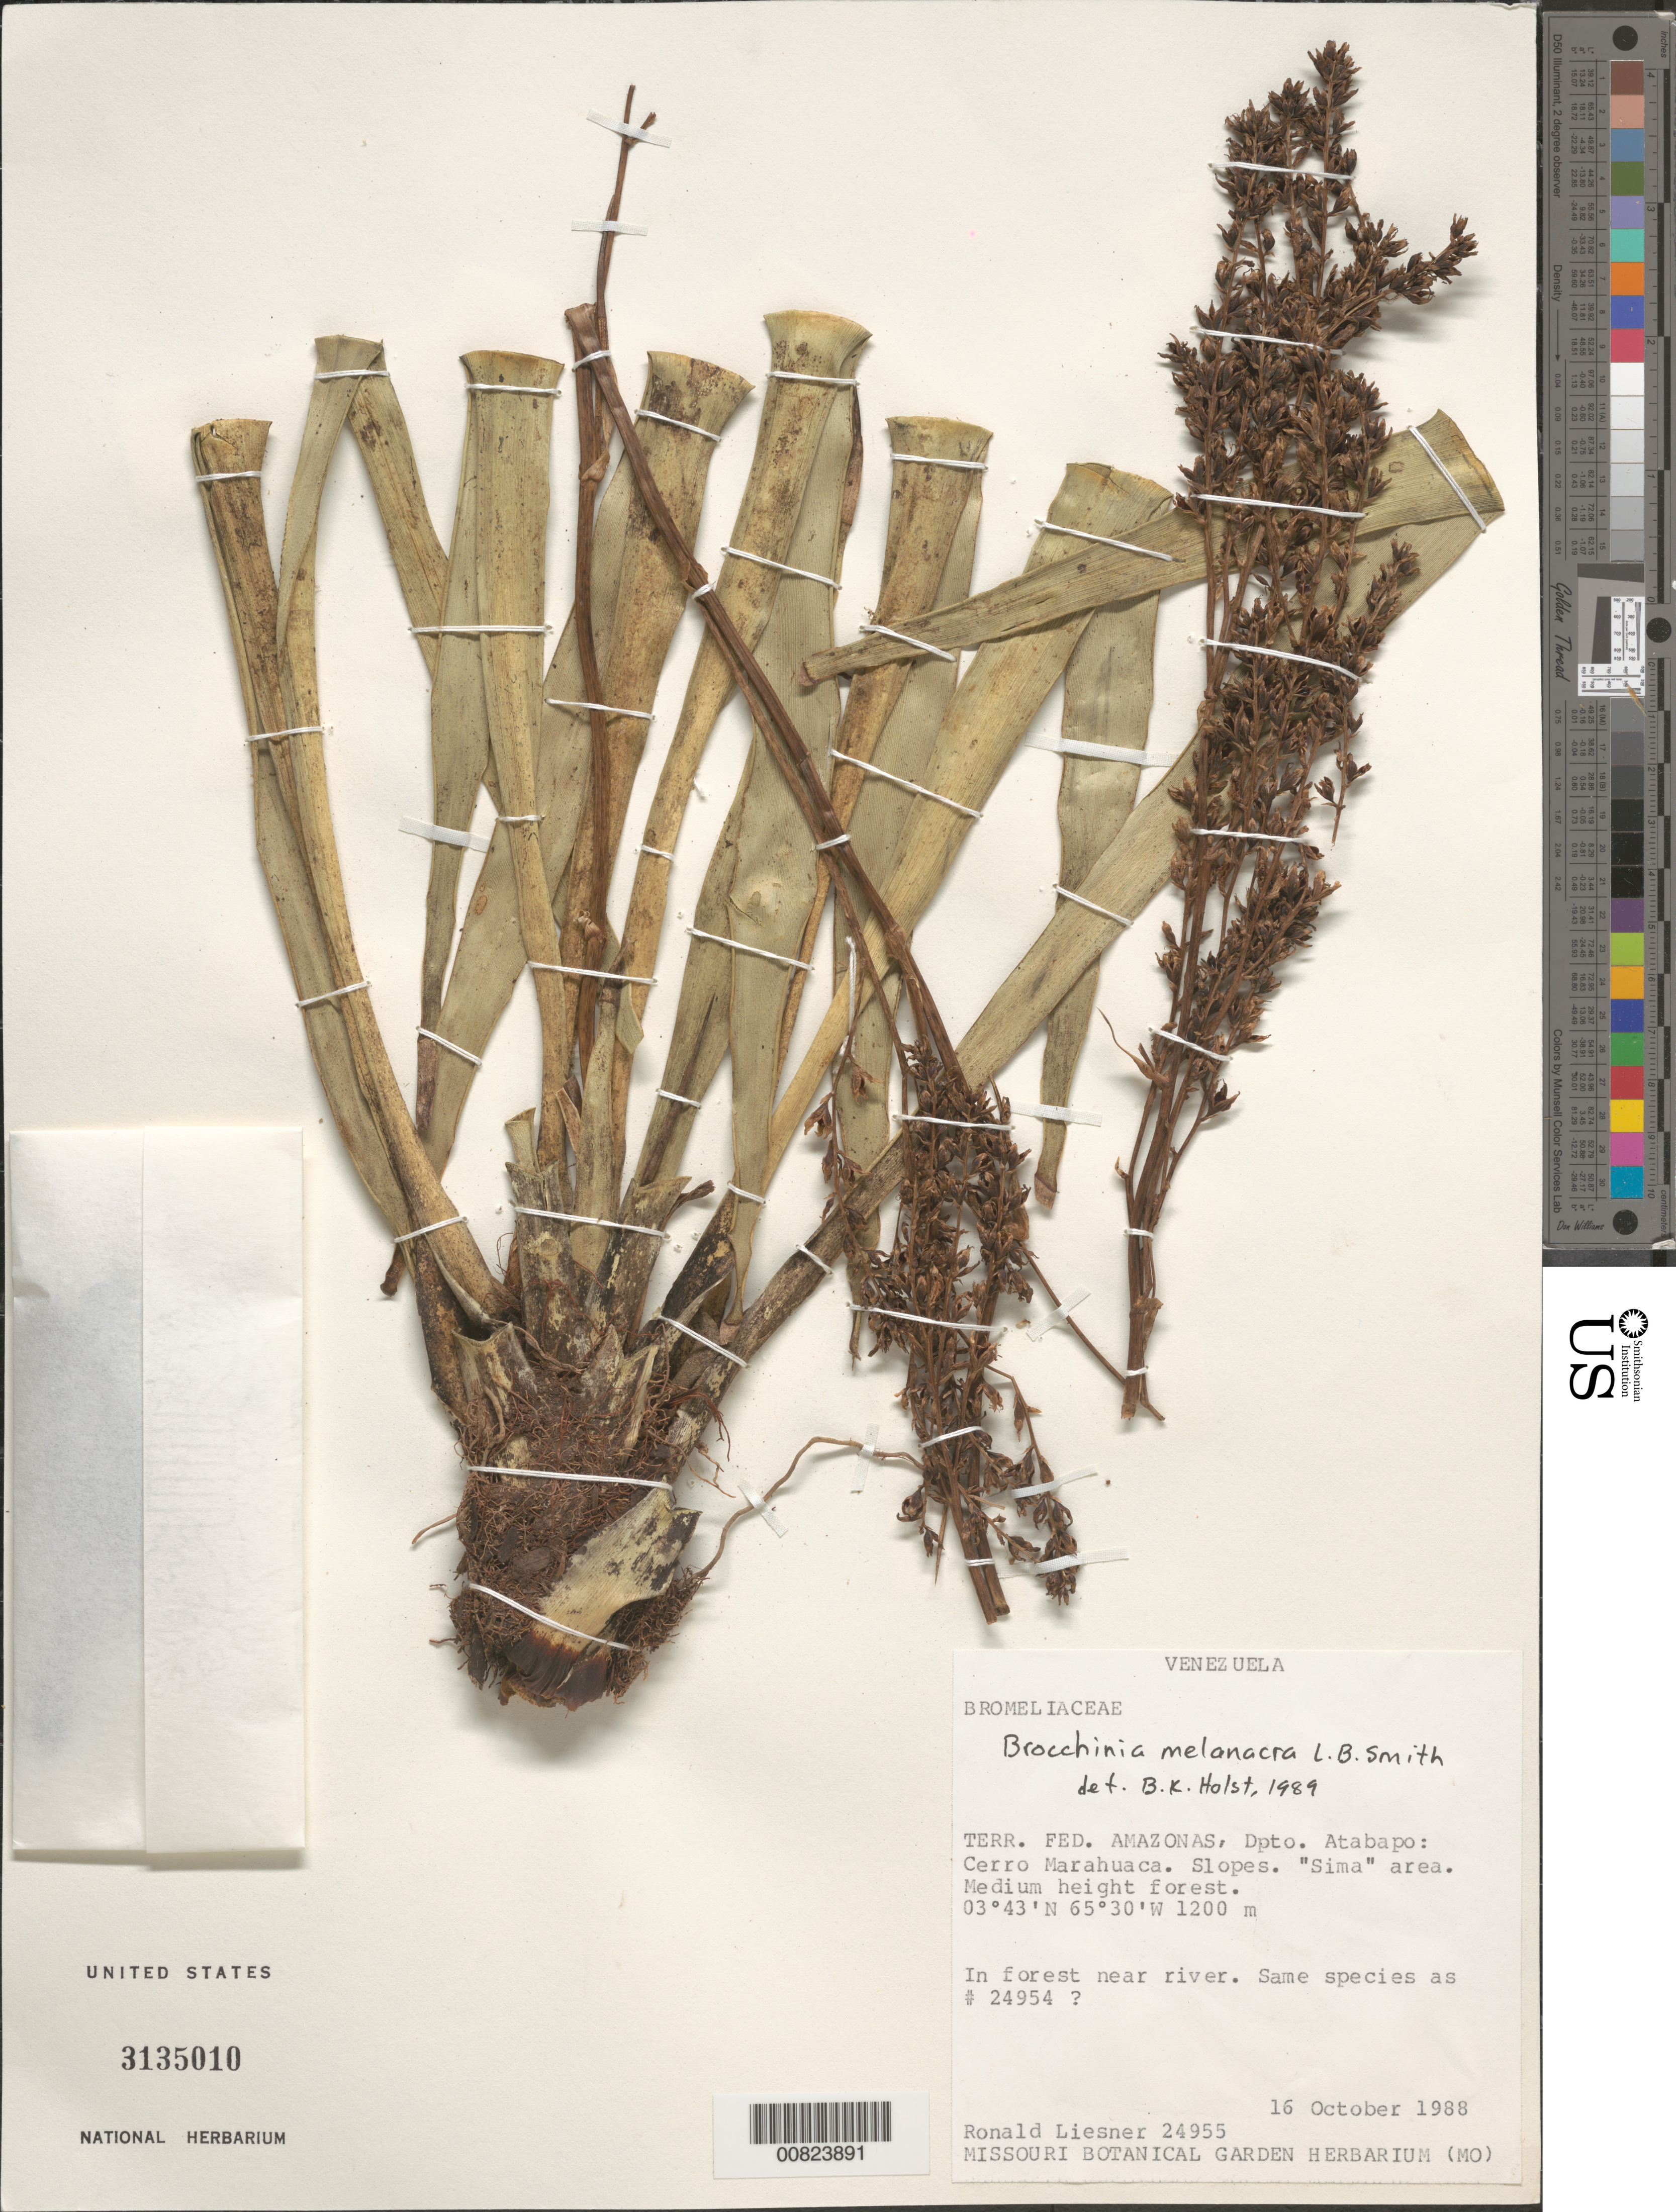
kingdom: Plantae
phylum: Tracheophyta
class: Liliopsida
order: Poales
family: Bromeliaceae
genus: Brocchinia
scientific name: Brocchinia melanacra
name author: L.B. Sm.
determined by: Holst, Bruce K.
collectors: R. L. Liesner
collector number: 24955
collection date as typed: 16-Oct-88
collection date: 1988-10-16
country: Venezuela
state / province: Amazonas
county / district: Atabapo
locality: Cerro Marahuaca, "Sima" area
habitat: Medium height forest, near river, slopes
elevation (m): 1200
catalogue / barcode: US 3135010